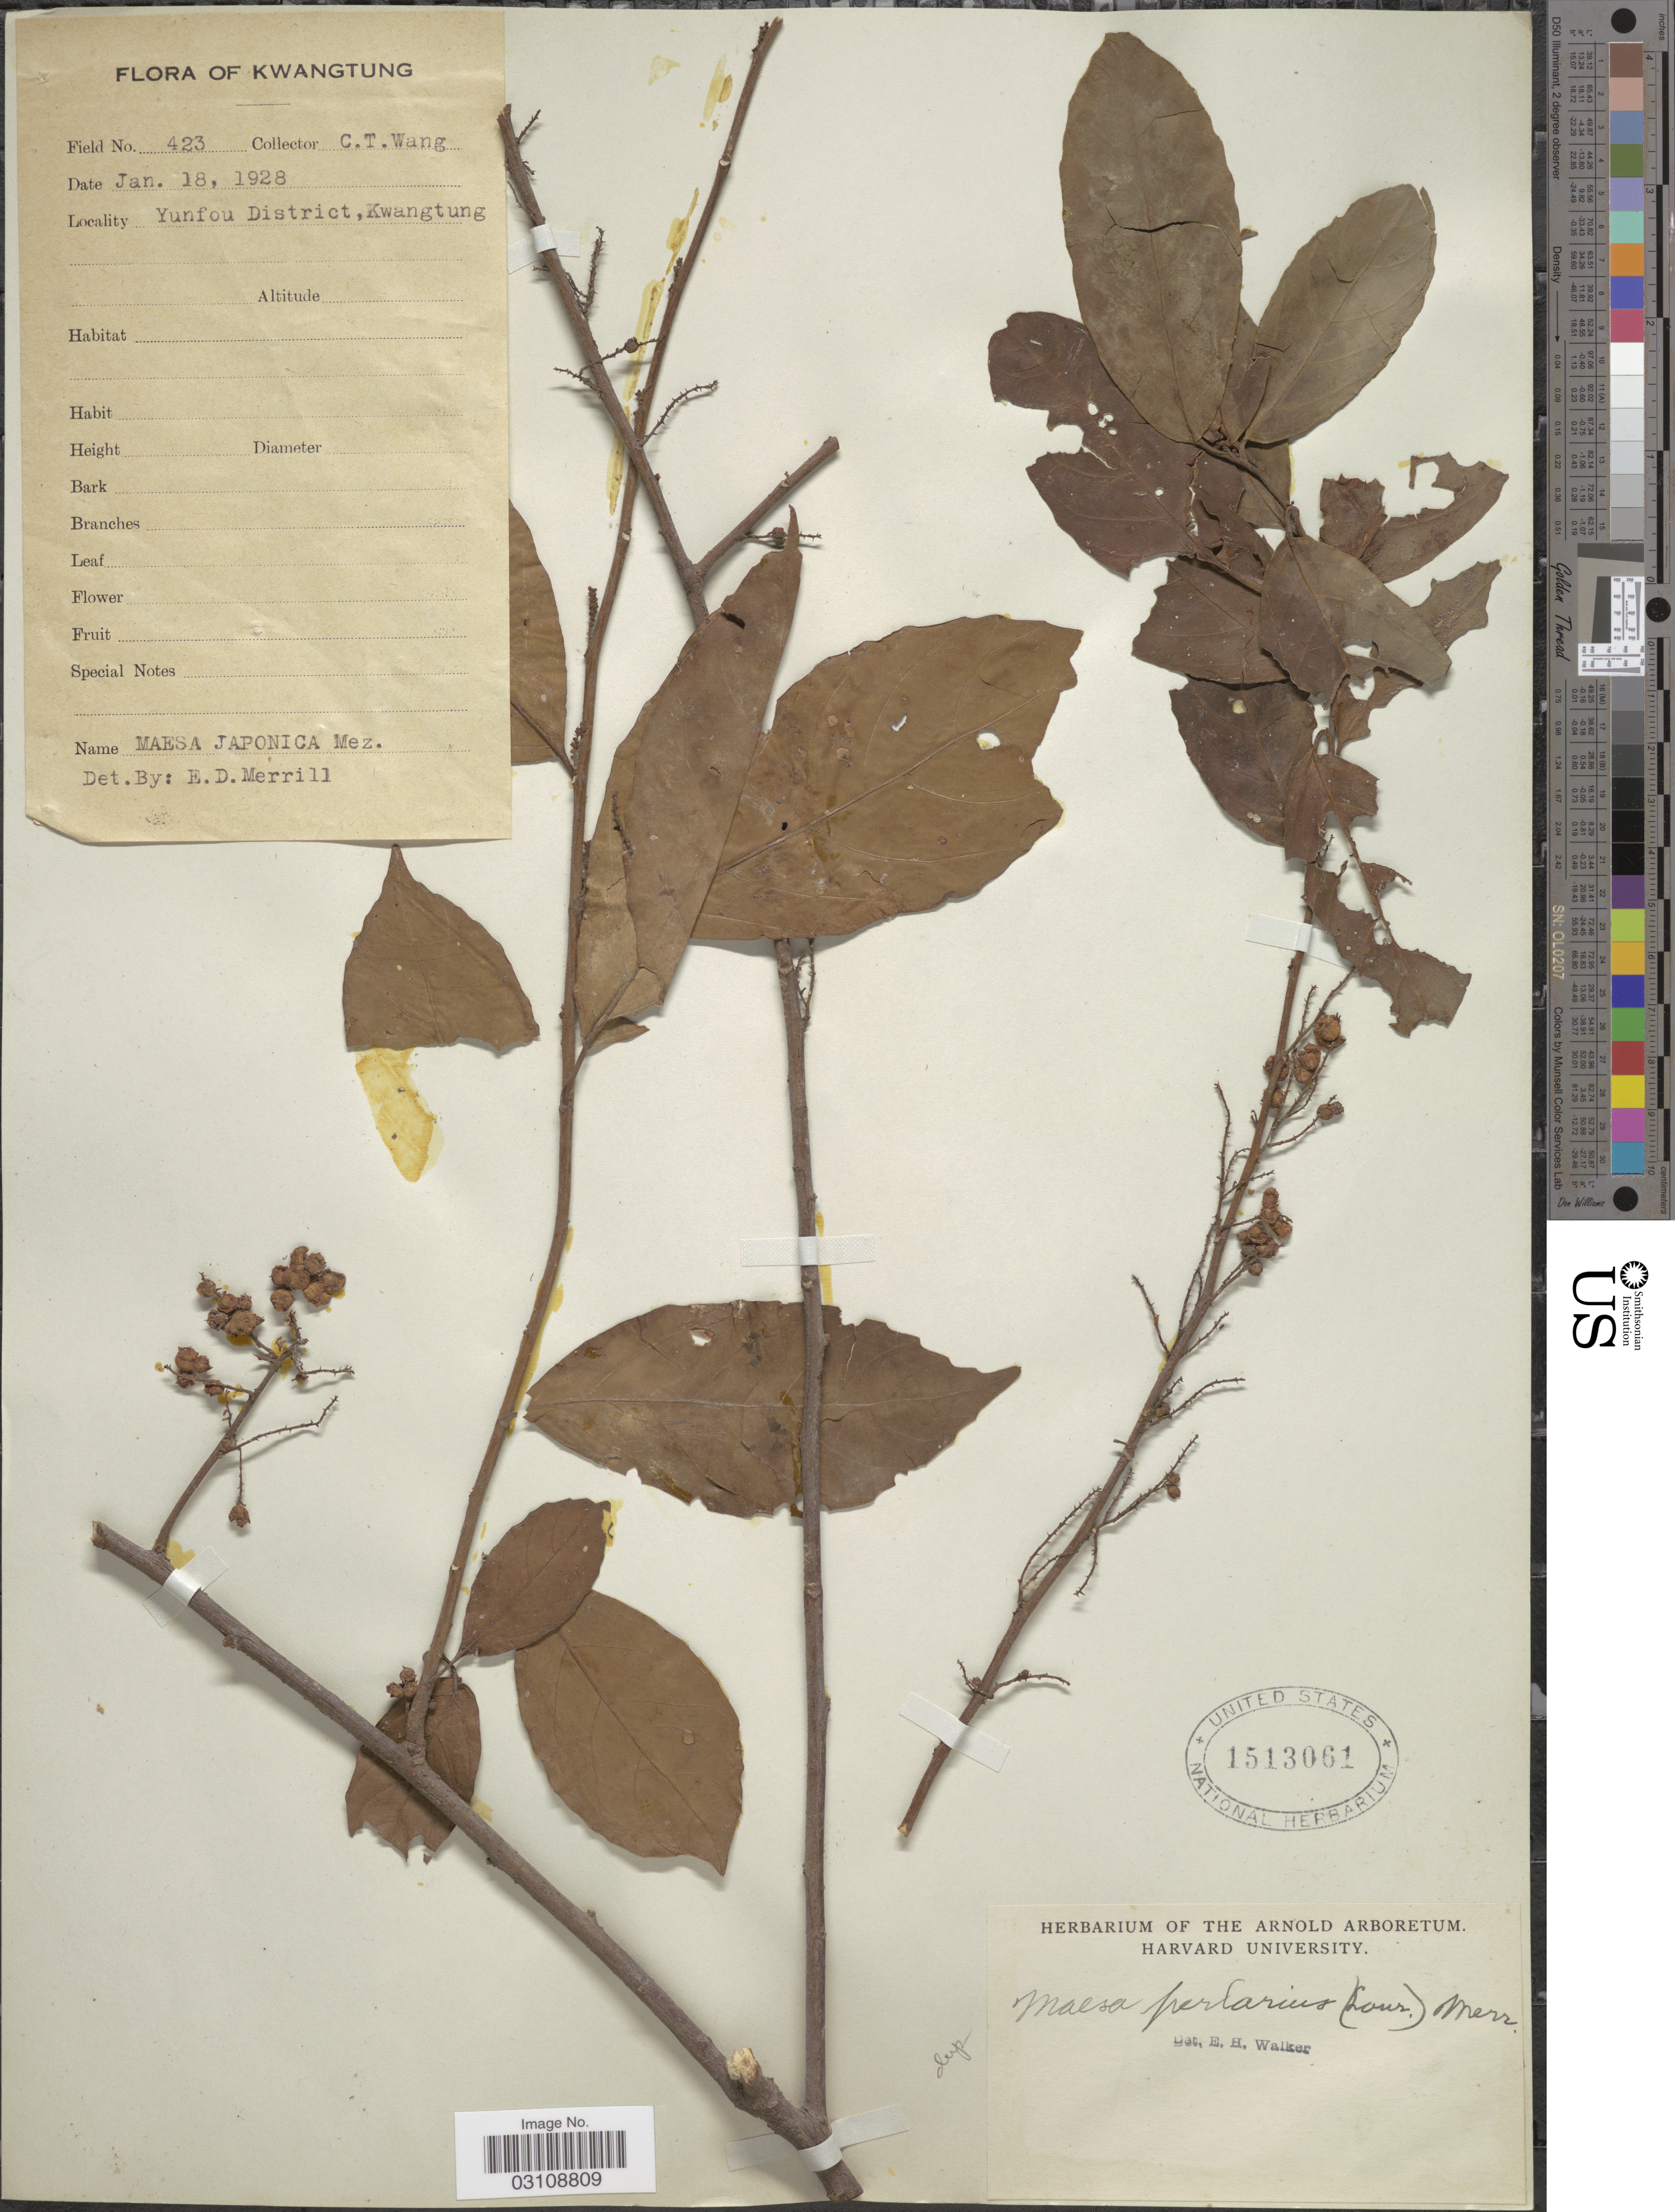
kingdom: Plantae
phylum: Tracheophyta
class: Magnoliopsida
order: Ericales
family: Primulaceae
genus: Maesa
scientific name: Maesa perlaria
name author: (Lour.) Merr.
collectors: C. Wang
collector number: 423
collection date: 1928-01-18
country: China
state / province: Guangdong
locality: Yunfou District, Kwangtung.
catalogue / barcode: US 1513061